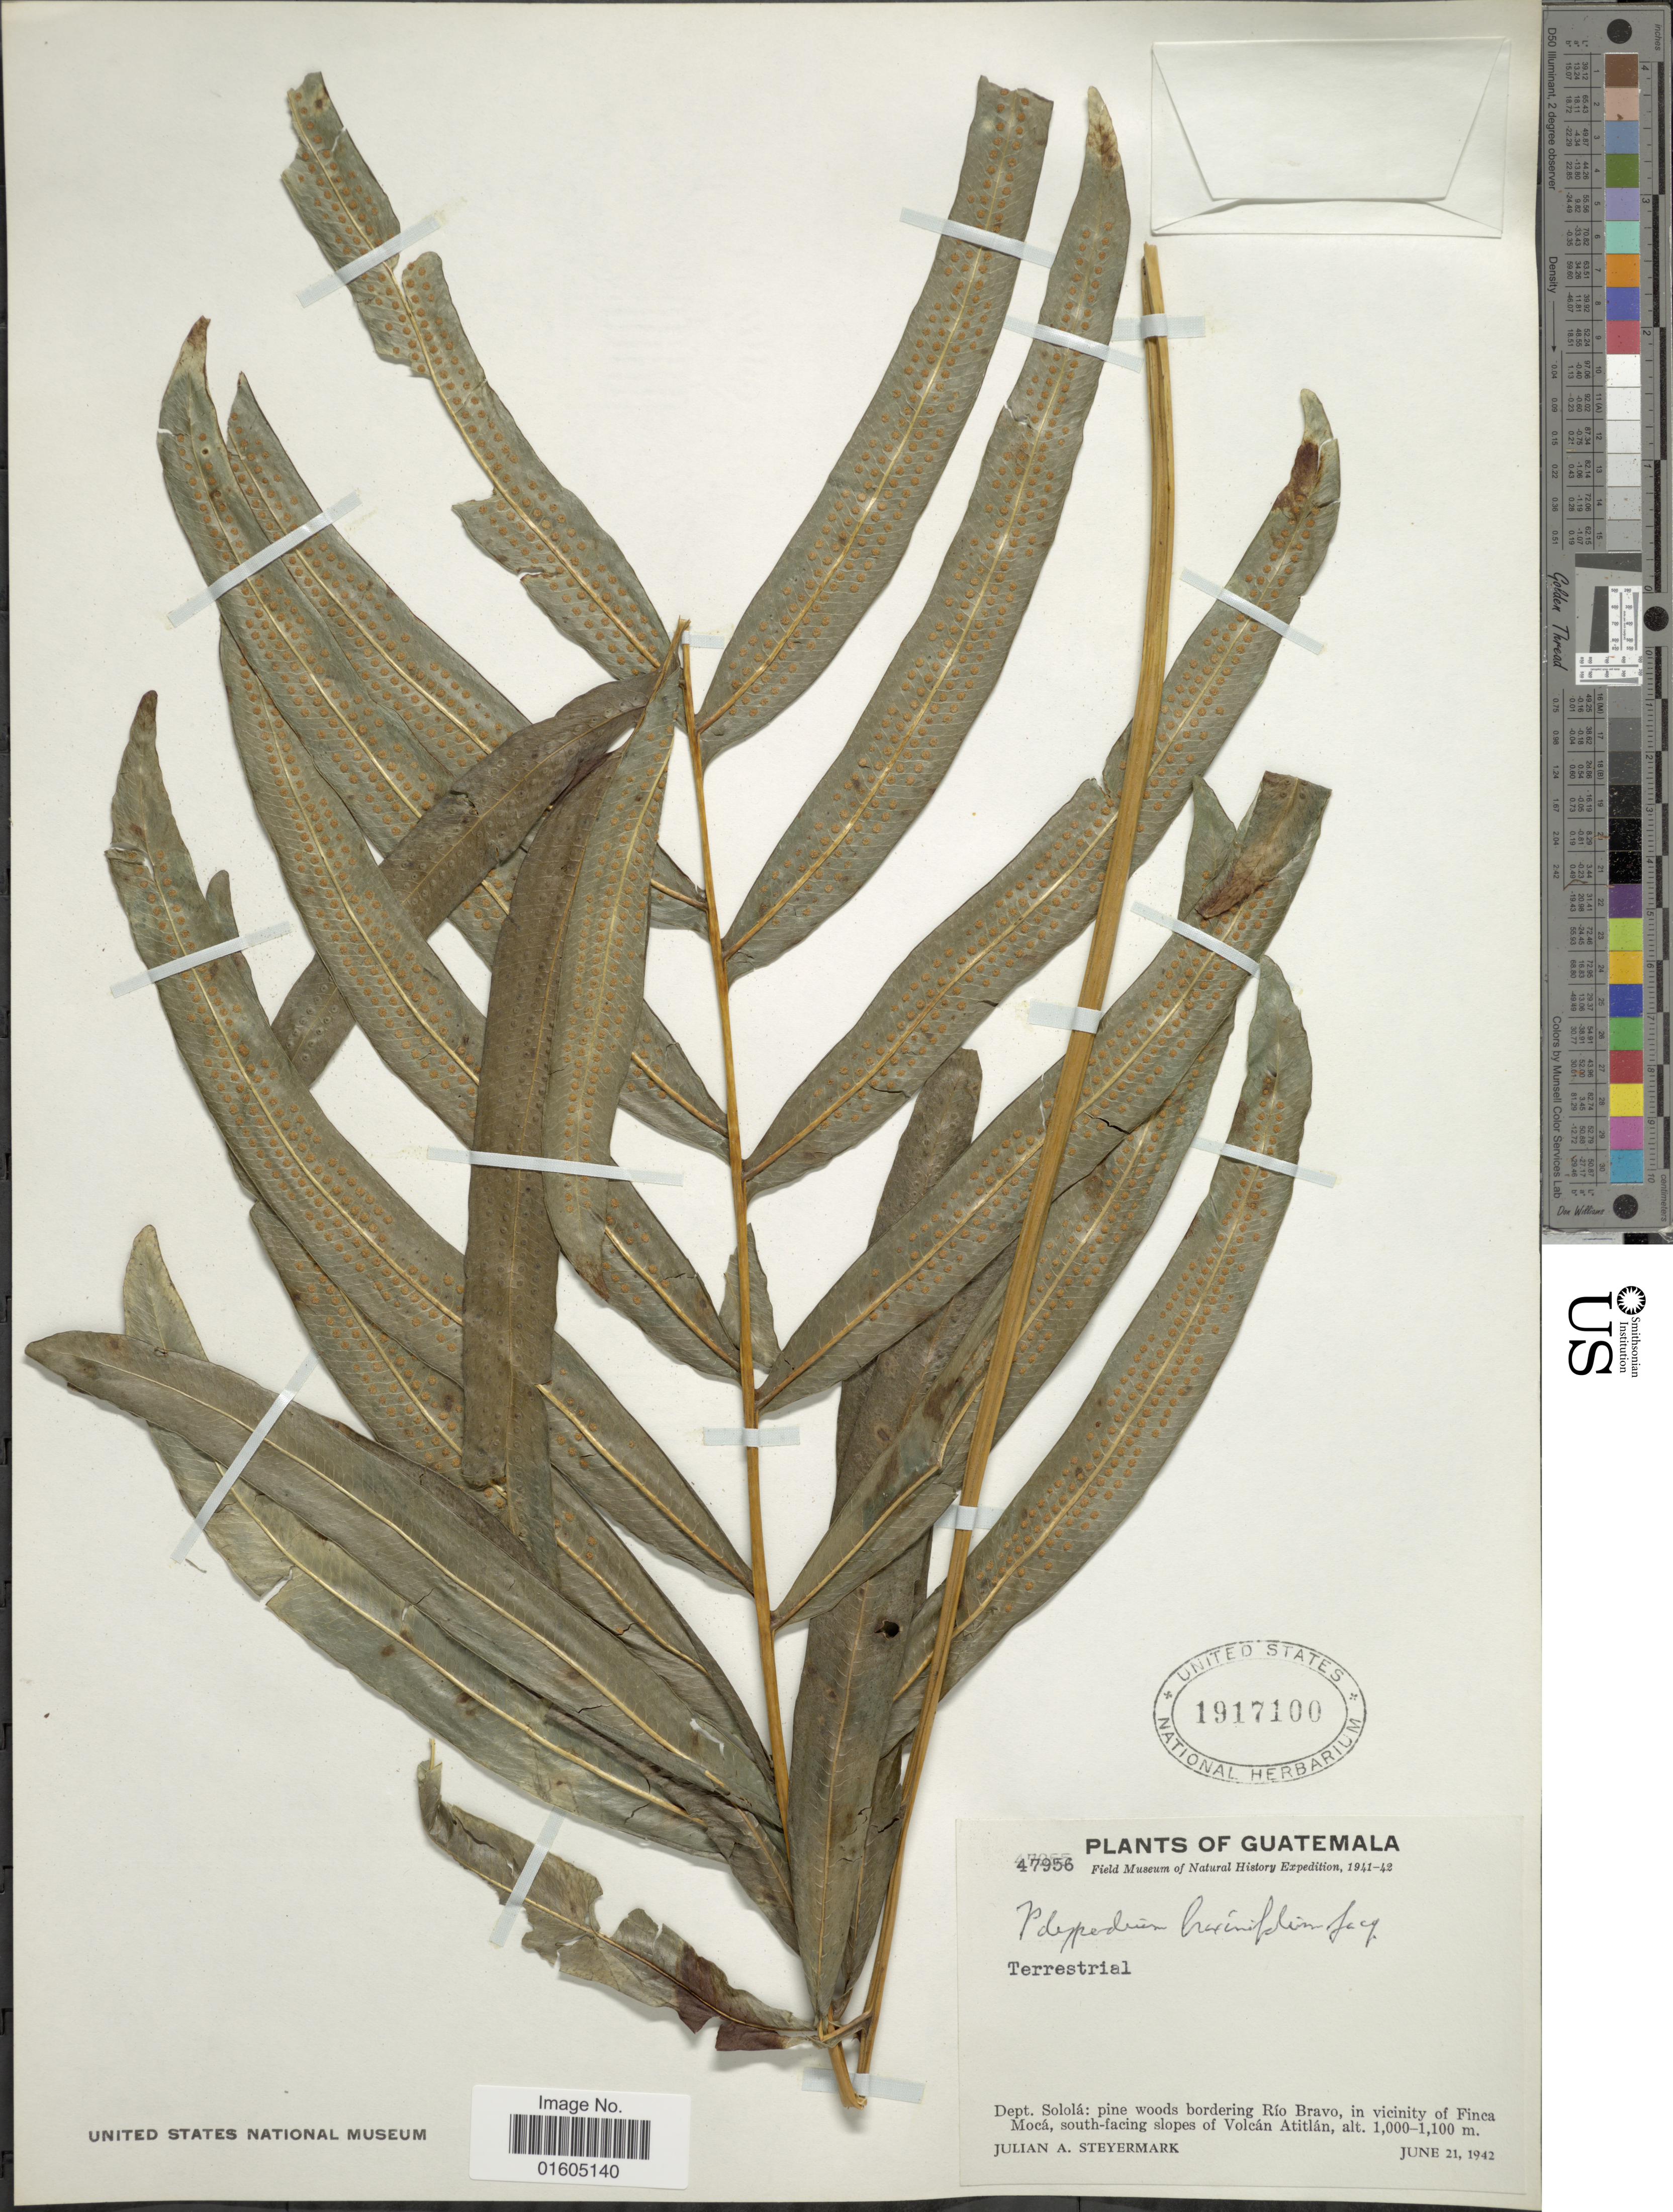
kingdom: Plantae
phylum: Tracheophyta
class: Polypodiopsida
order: Polypodiales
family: Polypodiaceae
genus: Serpocaulon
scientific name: Serpocaulon fraxinifolium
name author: (Jacq.) A.R. Sm.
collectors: J. Steyermark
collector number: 47956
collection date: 1942-06-21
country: Guatemala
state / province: Sololá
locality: Guatemala. Dept. Solola: pine woods bordering Rio Bravo, in vicinity of Finca Moea, south-facing slopes of Volcan Atitlan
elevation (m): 1000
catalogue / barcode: US 1917100